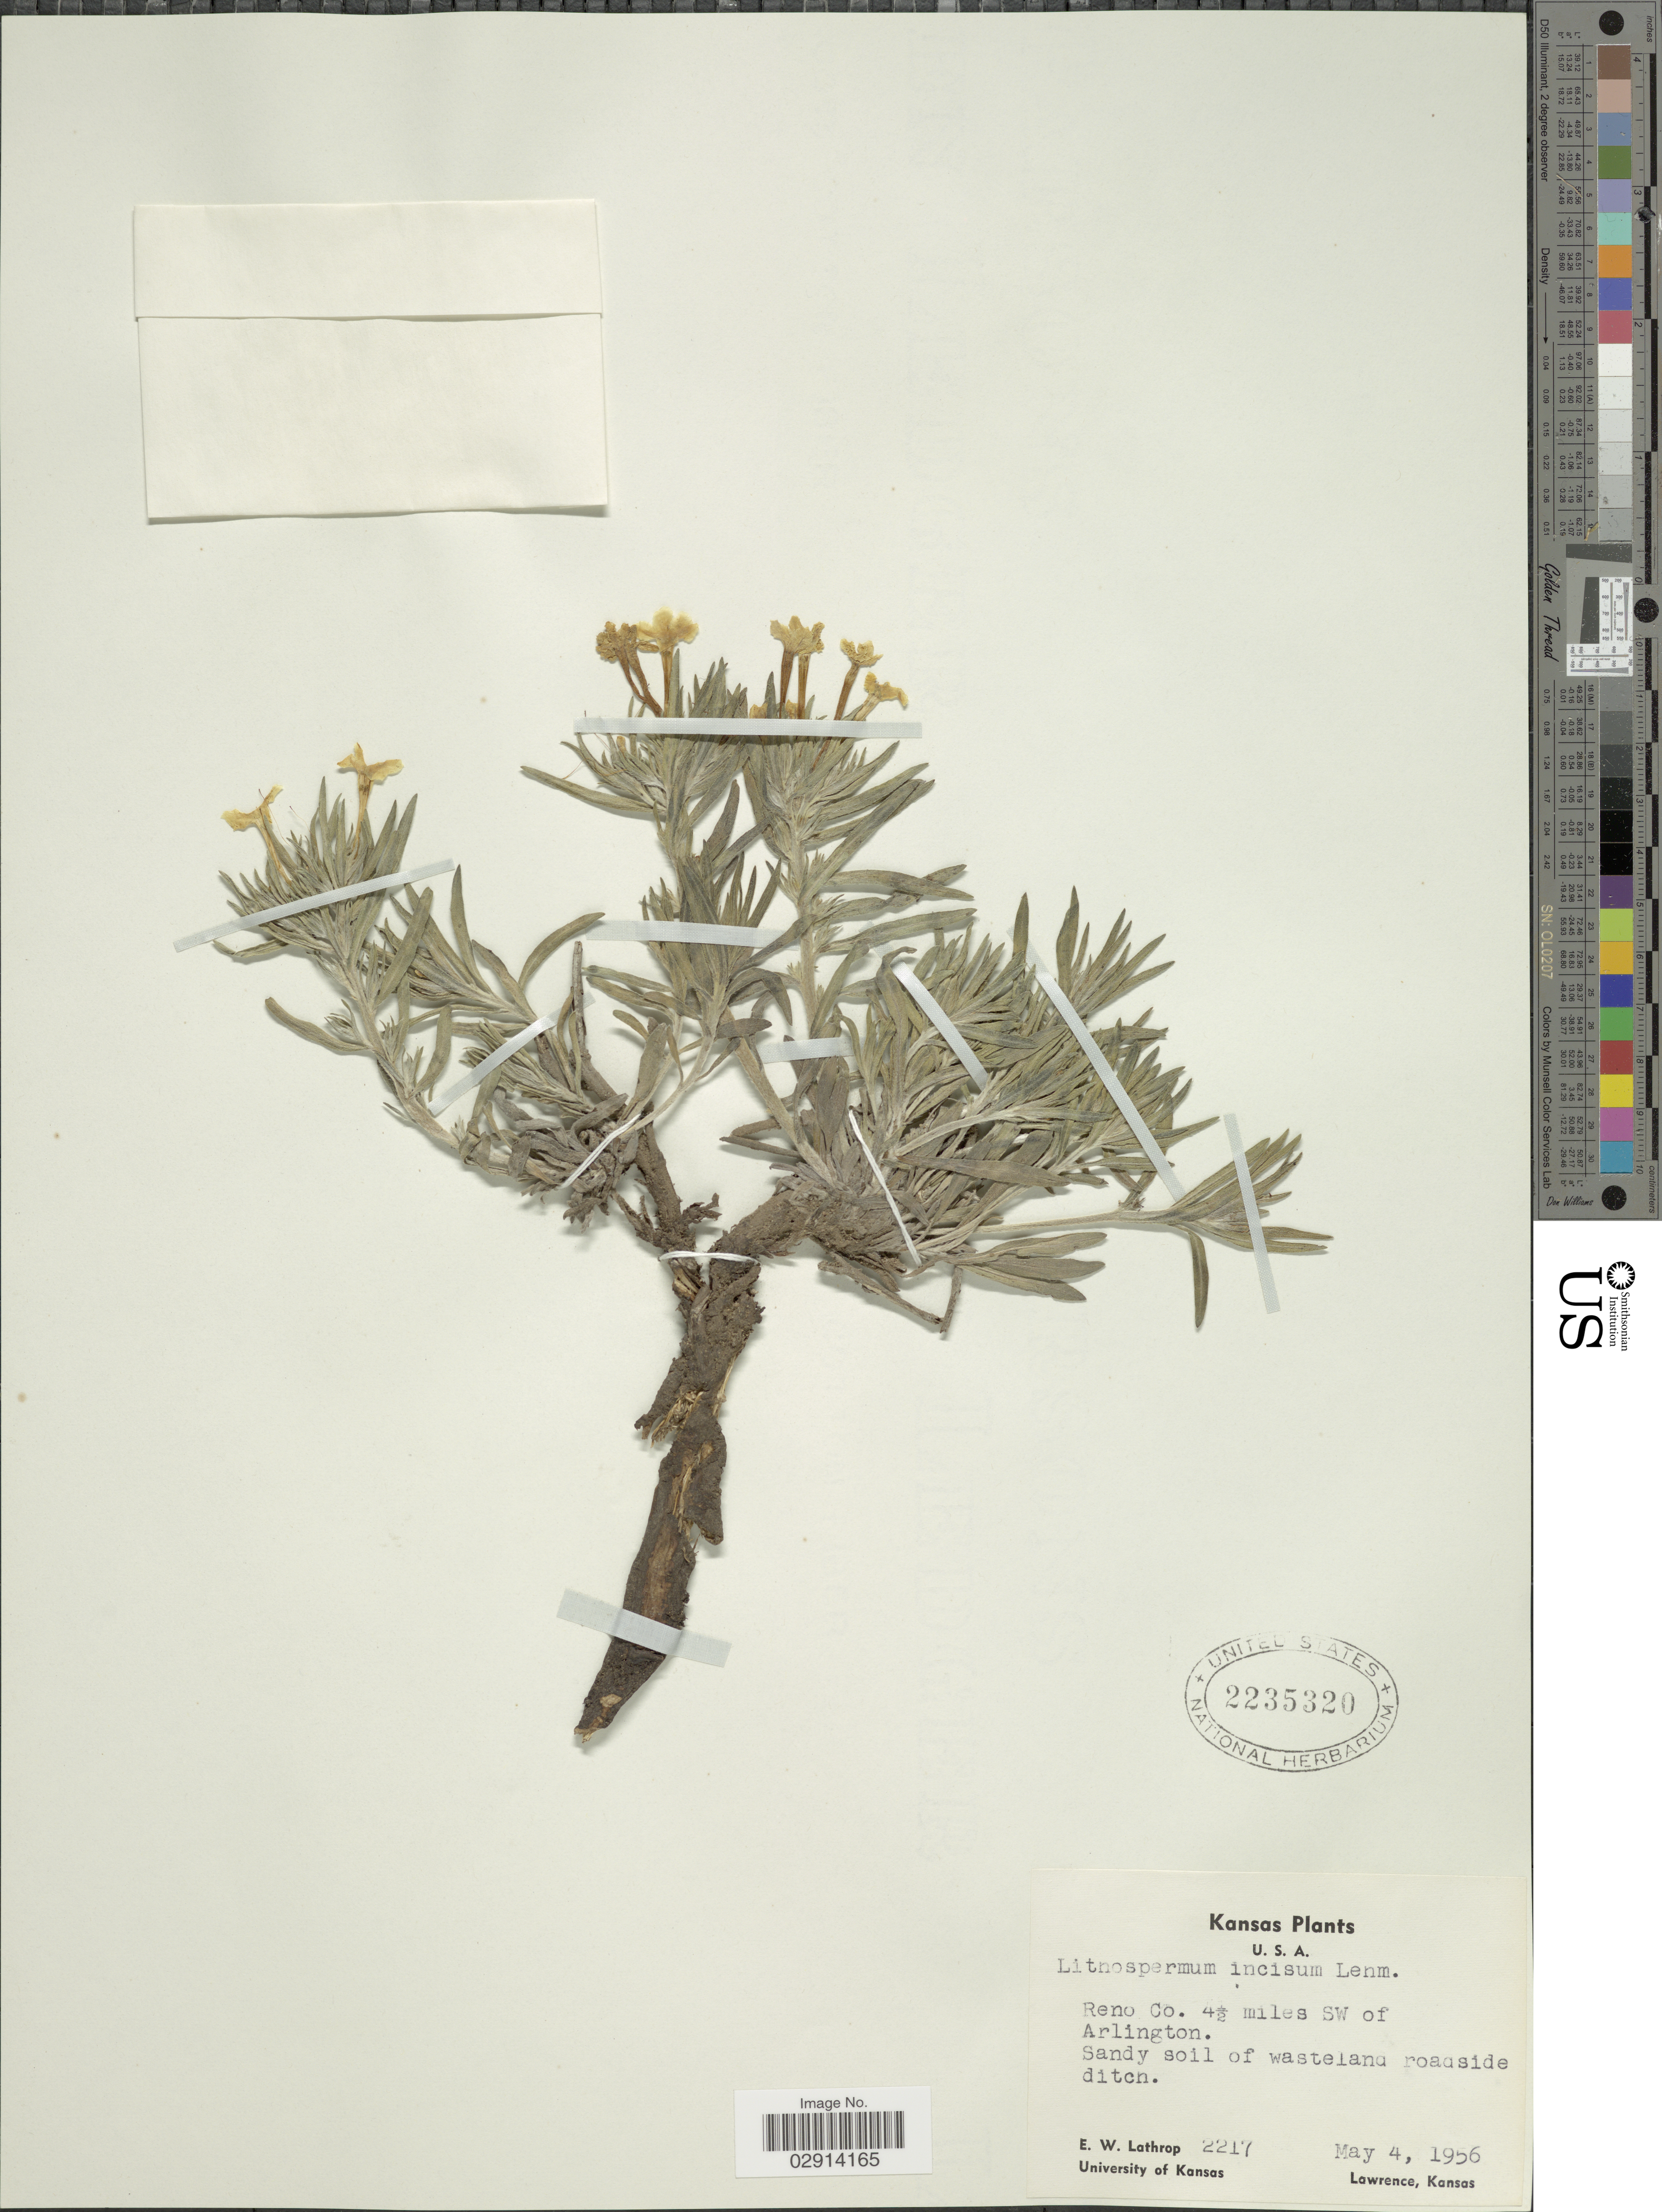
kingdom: Plantae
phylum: Tracheophyta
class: Magnoliopsida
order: Boraginales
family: Boraginaceae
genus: Lithospermum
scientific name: Lithospermum incisum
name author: Lehm.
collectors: E. W. Lathrop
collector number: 2217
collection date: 1956-05-04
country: United States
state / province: Kansas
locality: Reno Co. 4½ miles SW of Arlington.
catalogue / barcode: US 2235320